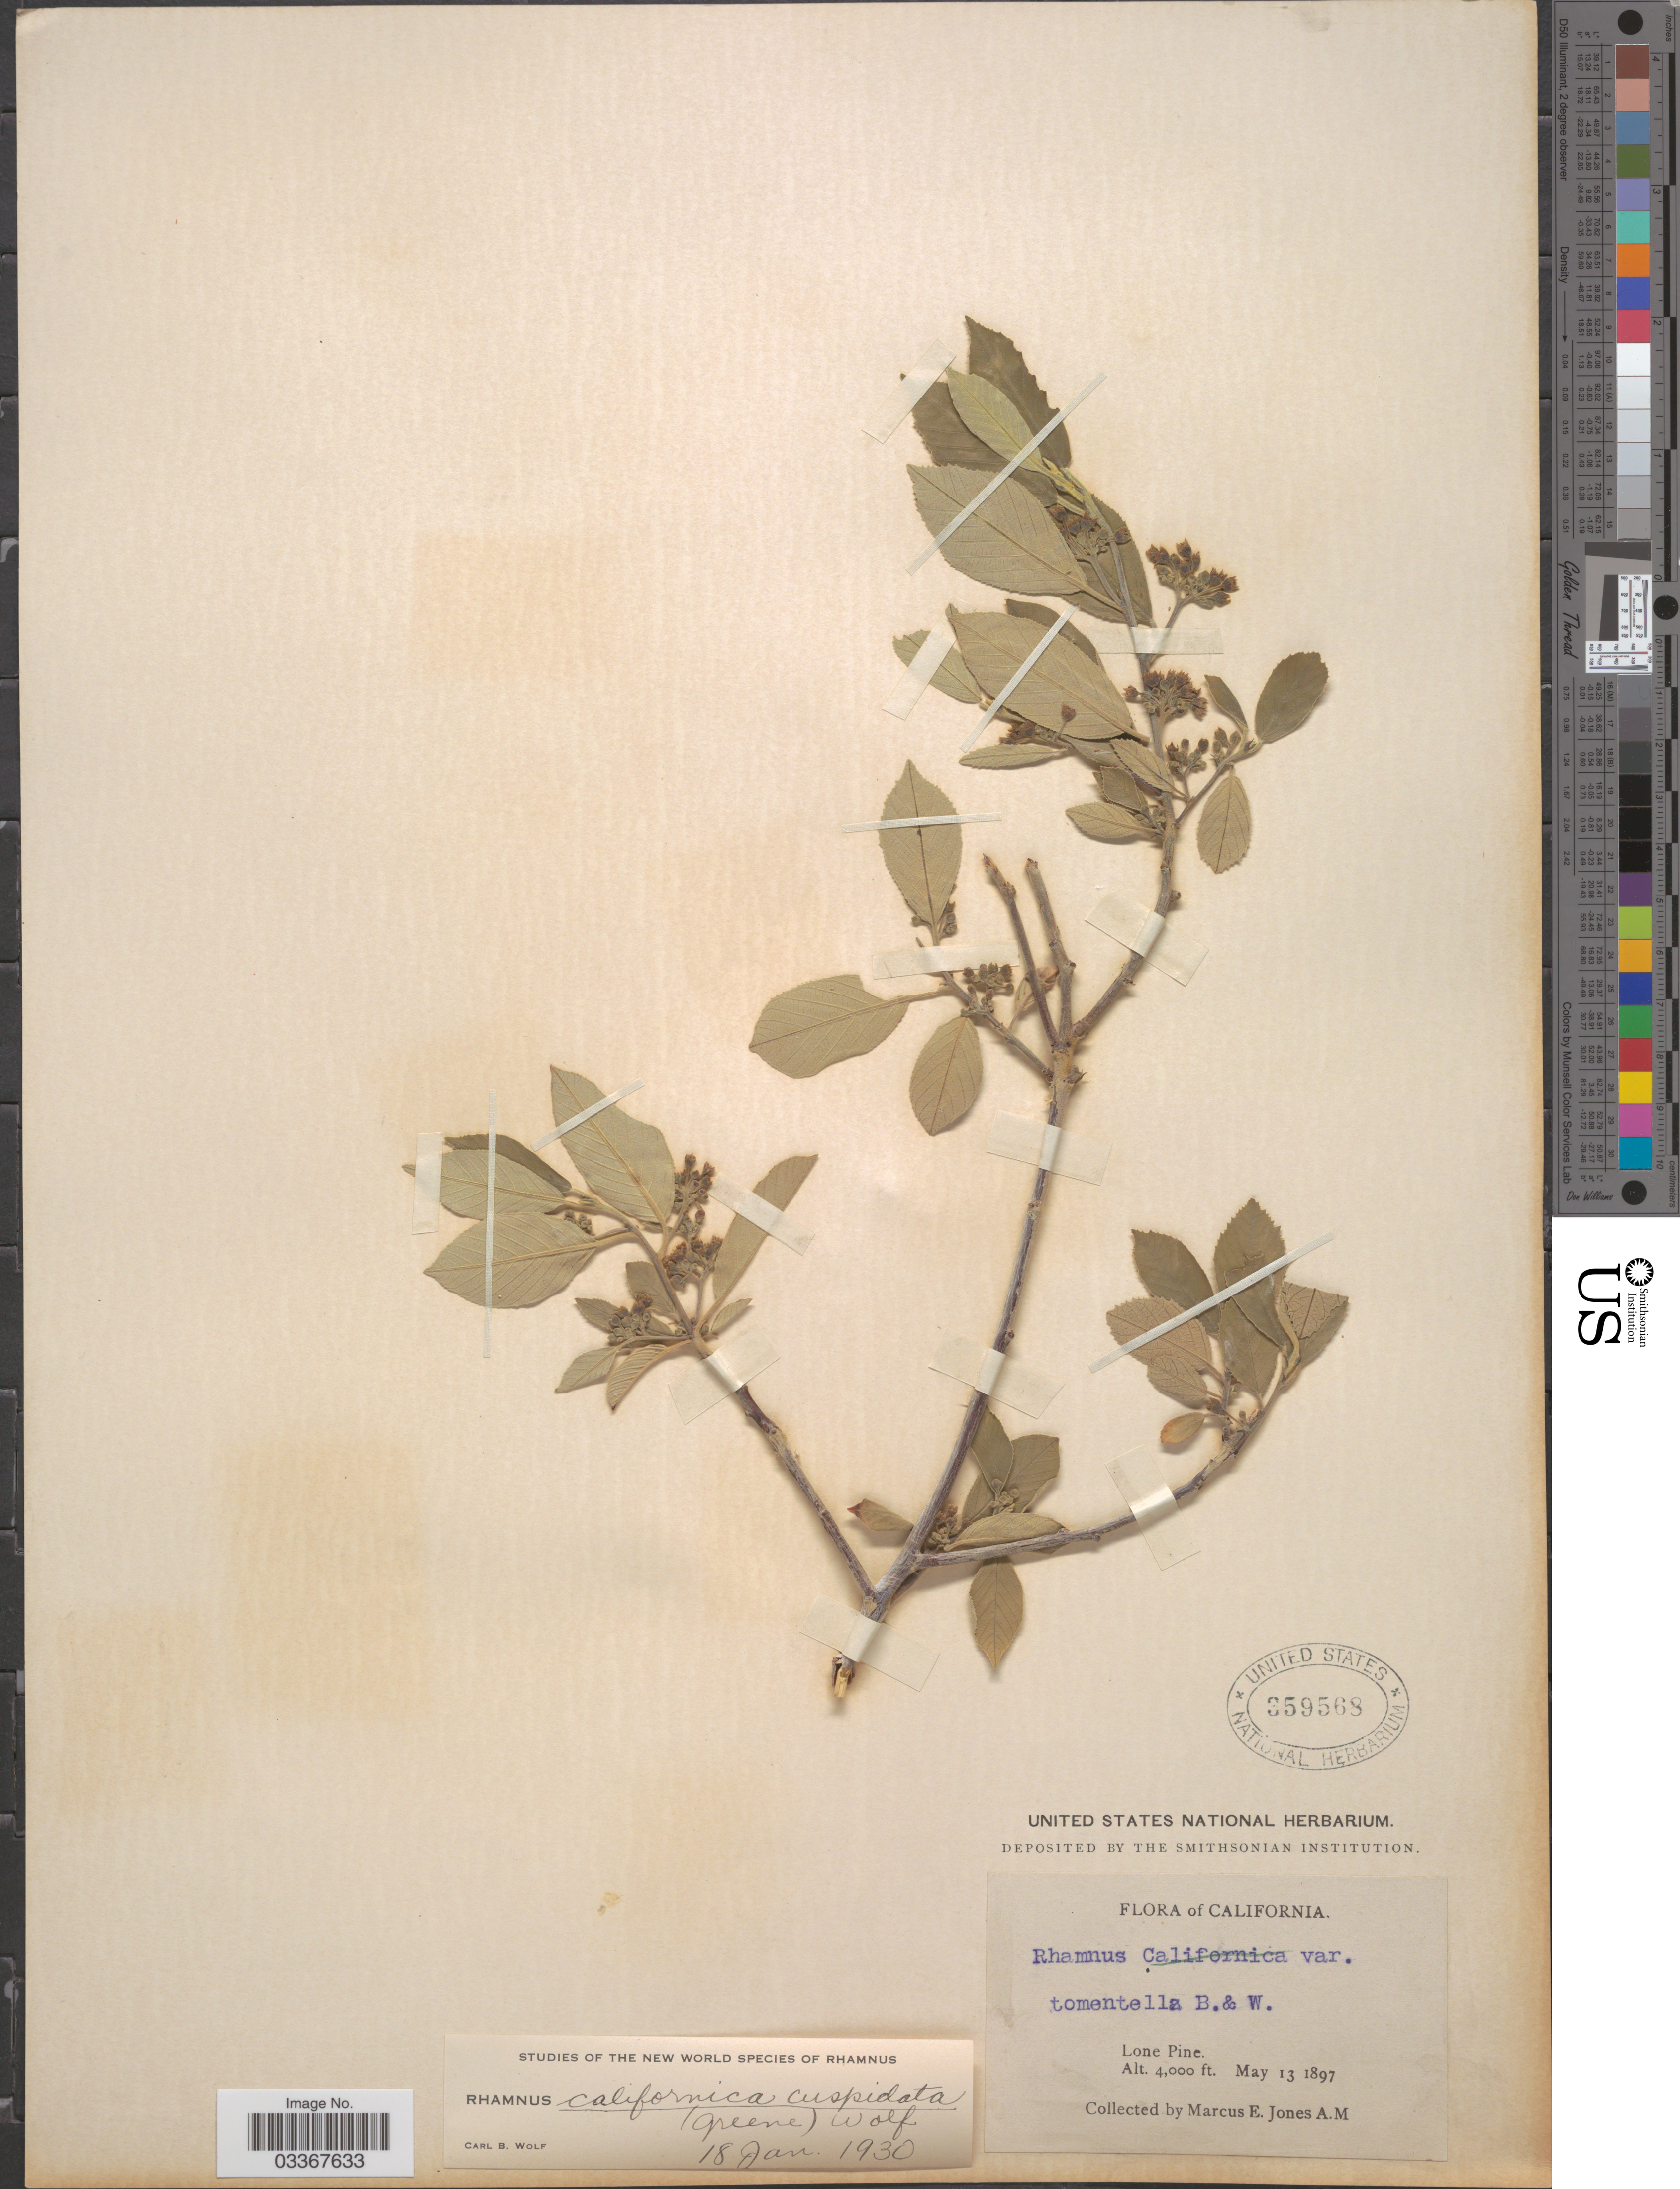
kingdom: Plantae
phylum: Tracheophyta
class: Magnoliopsida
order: Rosales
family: Rhamnaceae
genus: Frangula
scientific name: Frangula californica subsp. cuspidata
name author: (Greene) Kartesz & Gandhi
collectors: M. E. Jones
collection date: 1897-05-13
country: United States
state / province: California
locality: Lone Pine.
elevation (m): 1219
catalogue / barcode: US 359568